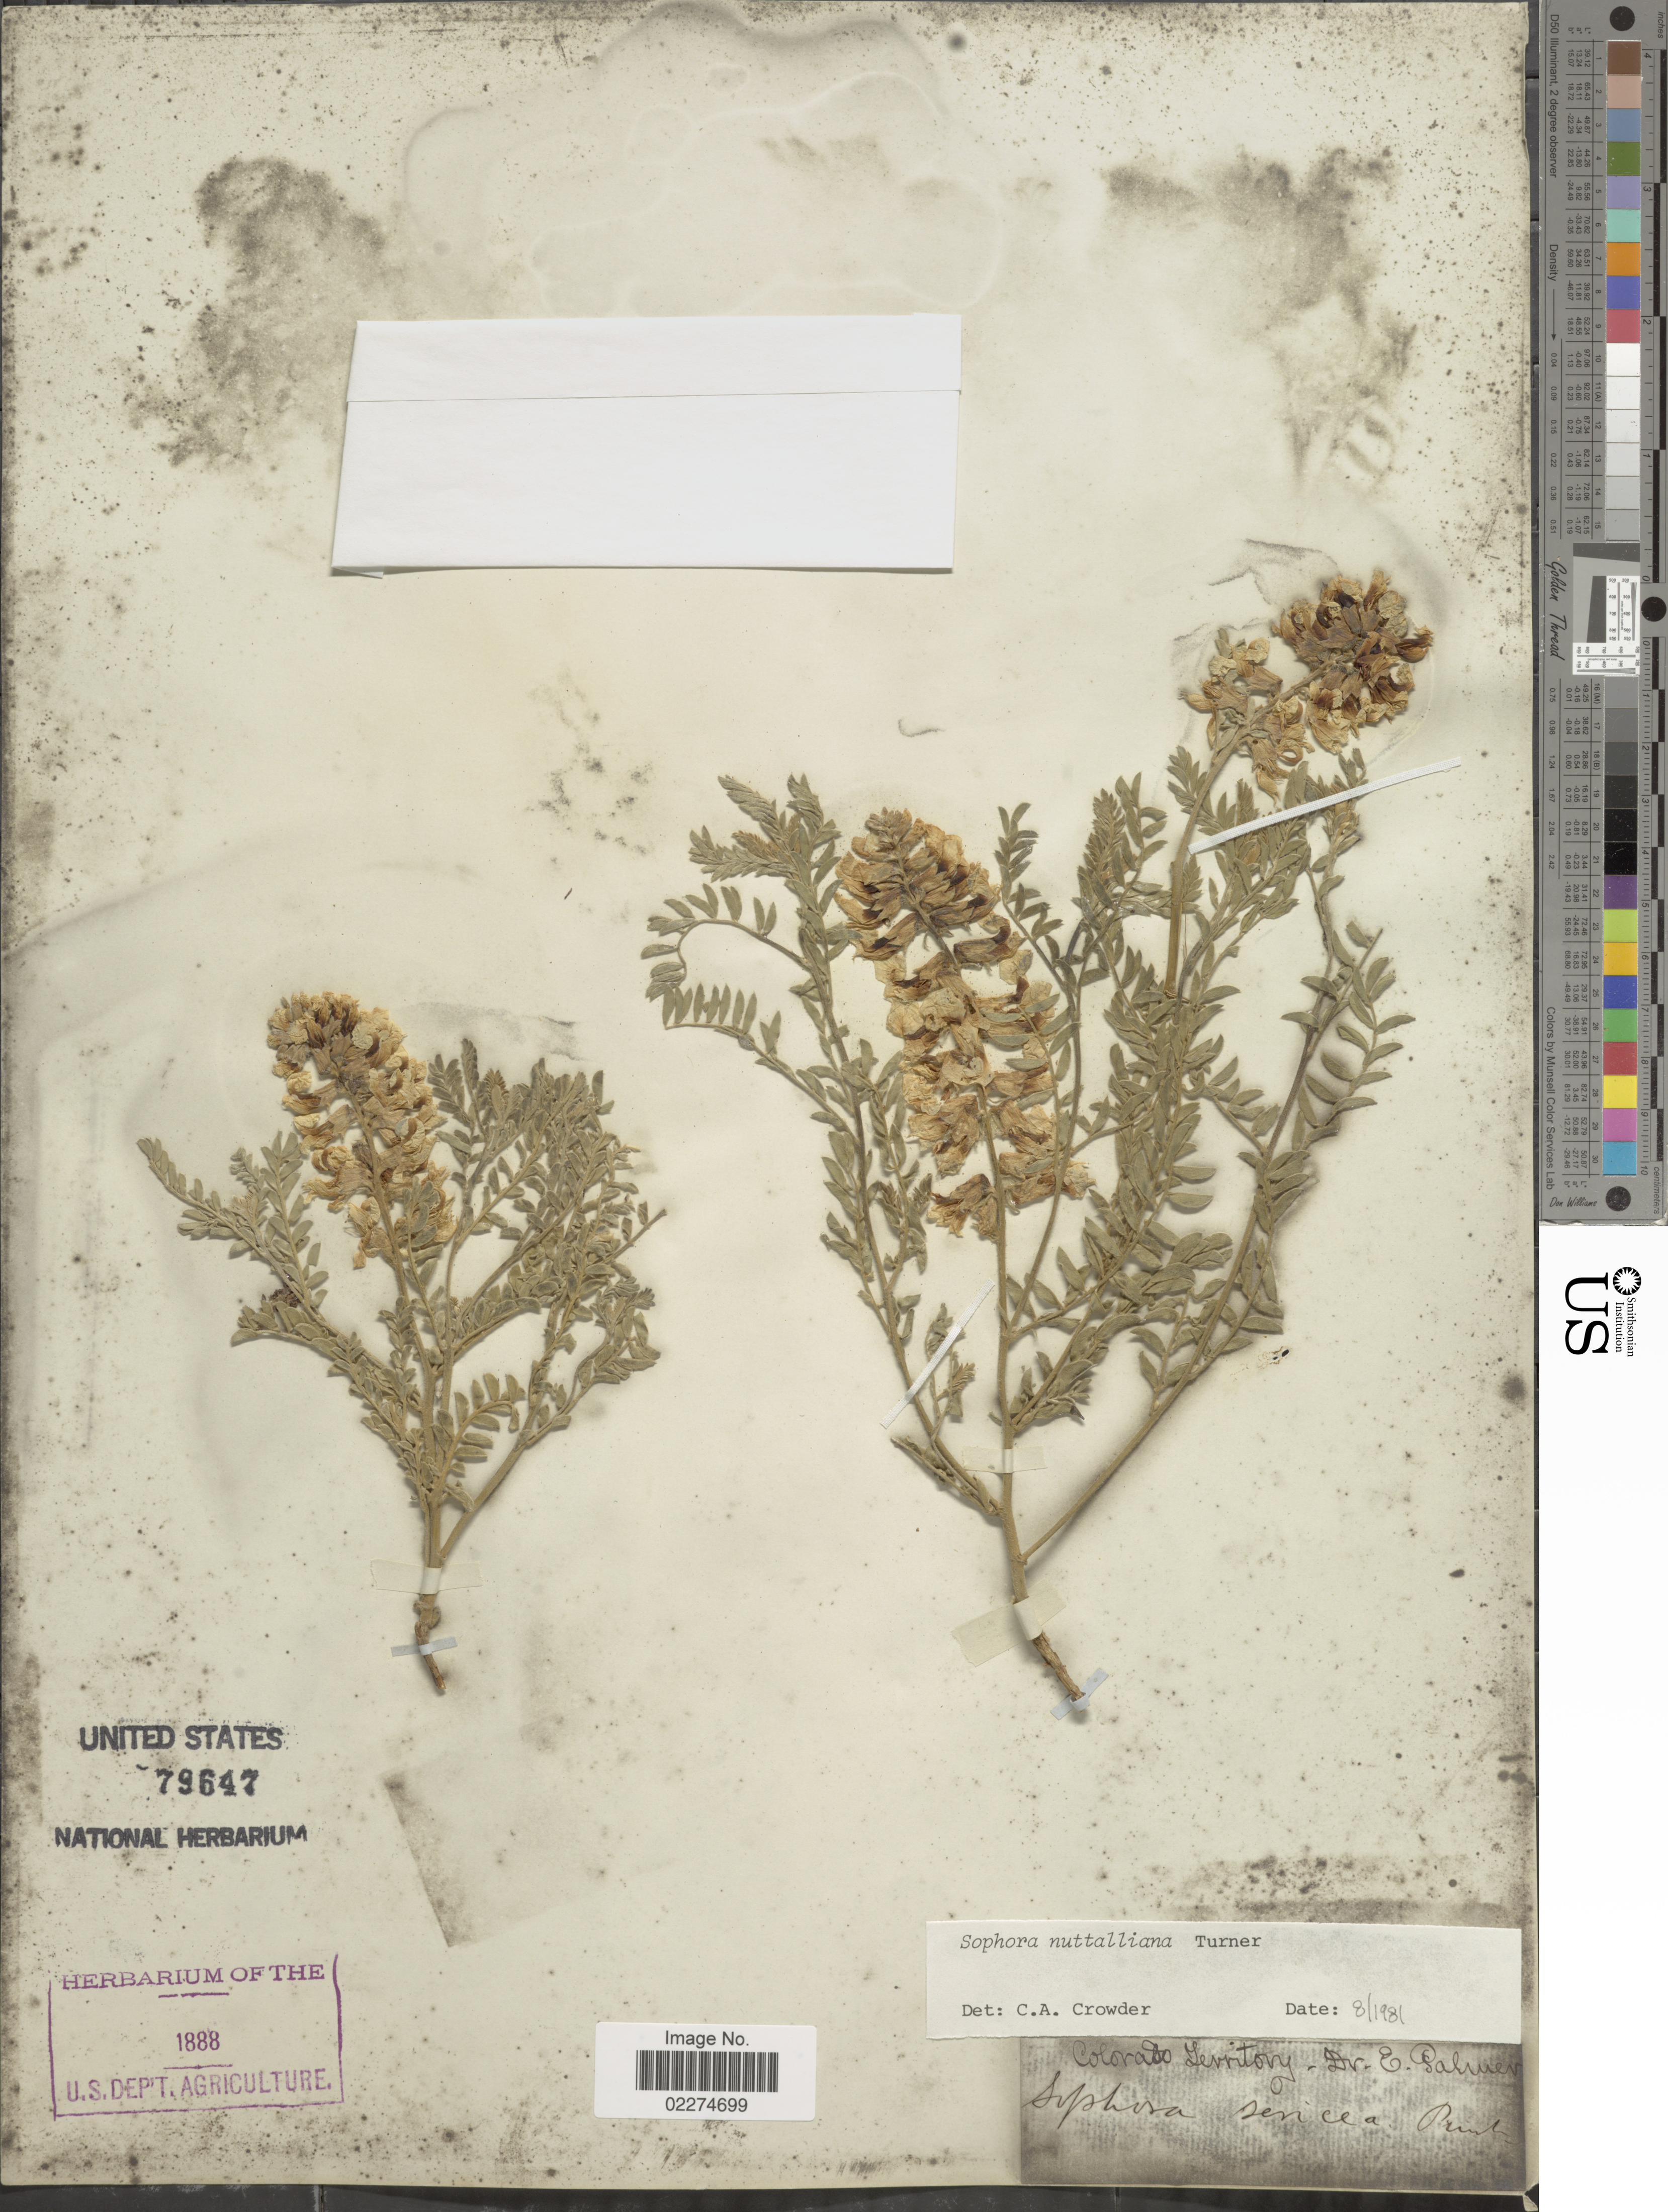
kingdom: Plantae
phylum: Tracheophyta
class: Magnoliopsida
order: Fabales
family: Fabaceae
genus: Sophora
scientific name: Sophora nuttalliana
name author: B.L. Turner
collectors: E. Palmer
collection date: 1888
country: United States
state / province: Colorado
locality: Colorado Territory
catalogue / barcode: US 79647